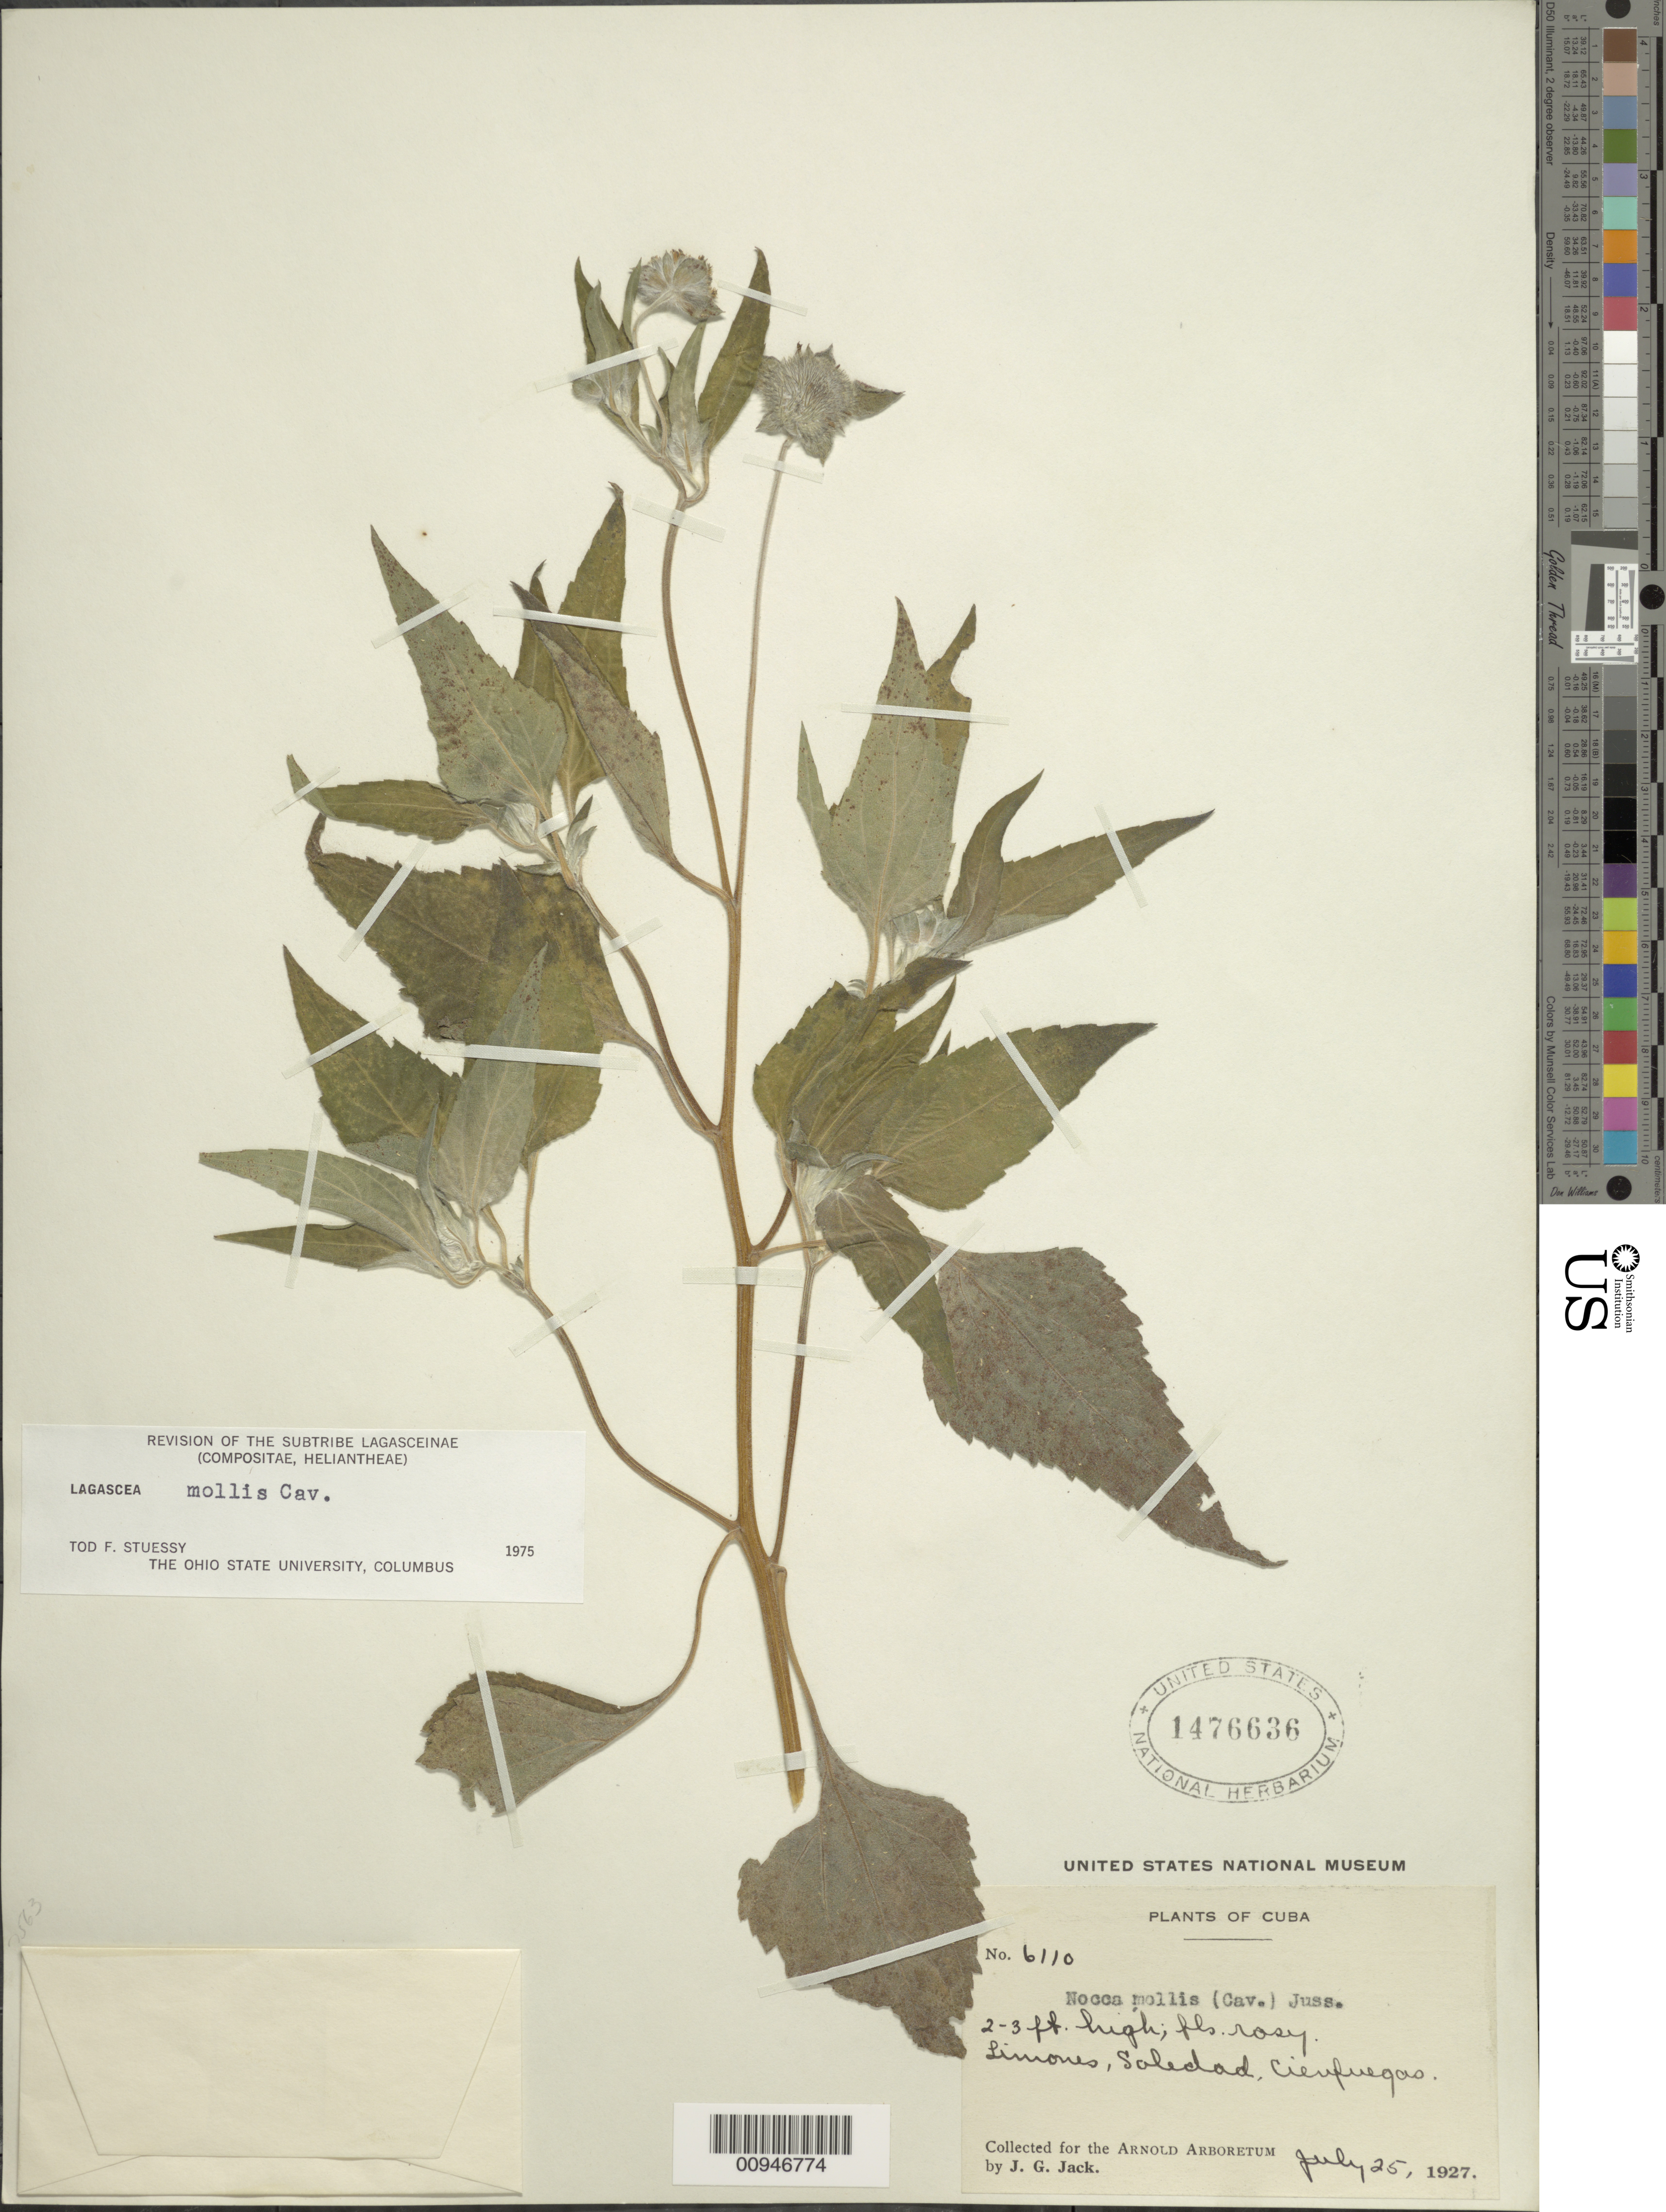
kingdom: Plantae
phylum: Tracheophyta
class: Magnoliopsida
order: Asterales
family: Asteraceae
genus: Lagascea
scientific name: Lagascea mollis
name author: Cav.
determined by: Stuessy, T. F.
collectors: J. G. Jack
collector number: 6110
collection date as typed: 25 Jul 1927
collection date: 1927-07-25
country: Cuba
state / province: Cienfuegos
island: Cuba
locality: Limones, Soledad, Cienfuegos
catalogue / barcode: US 1476636